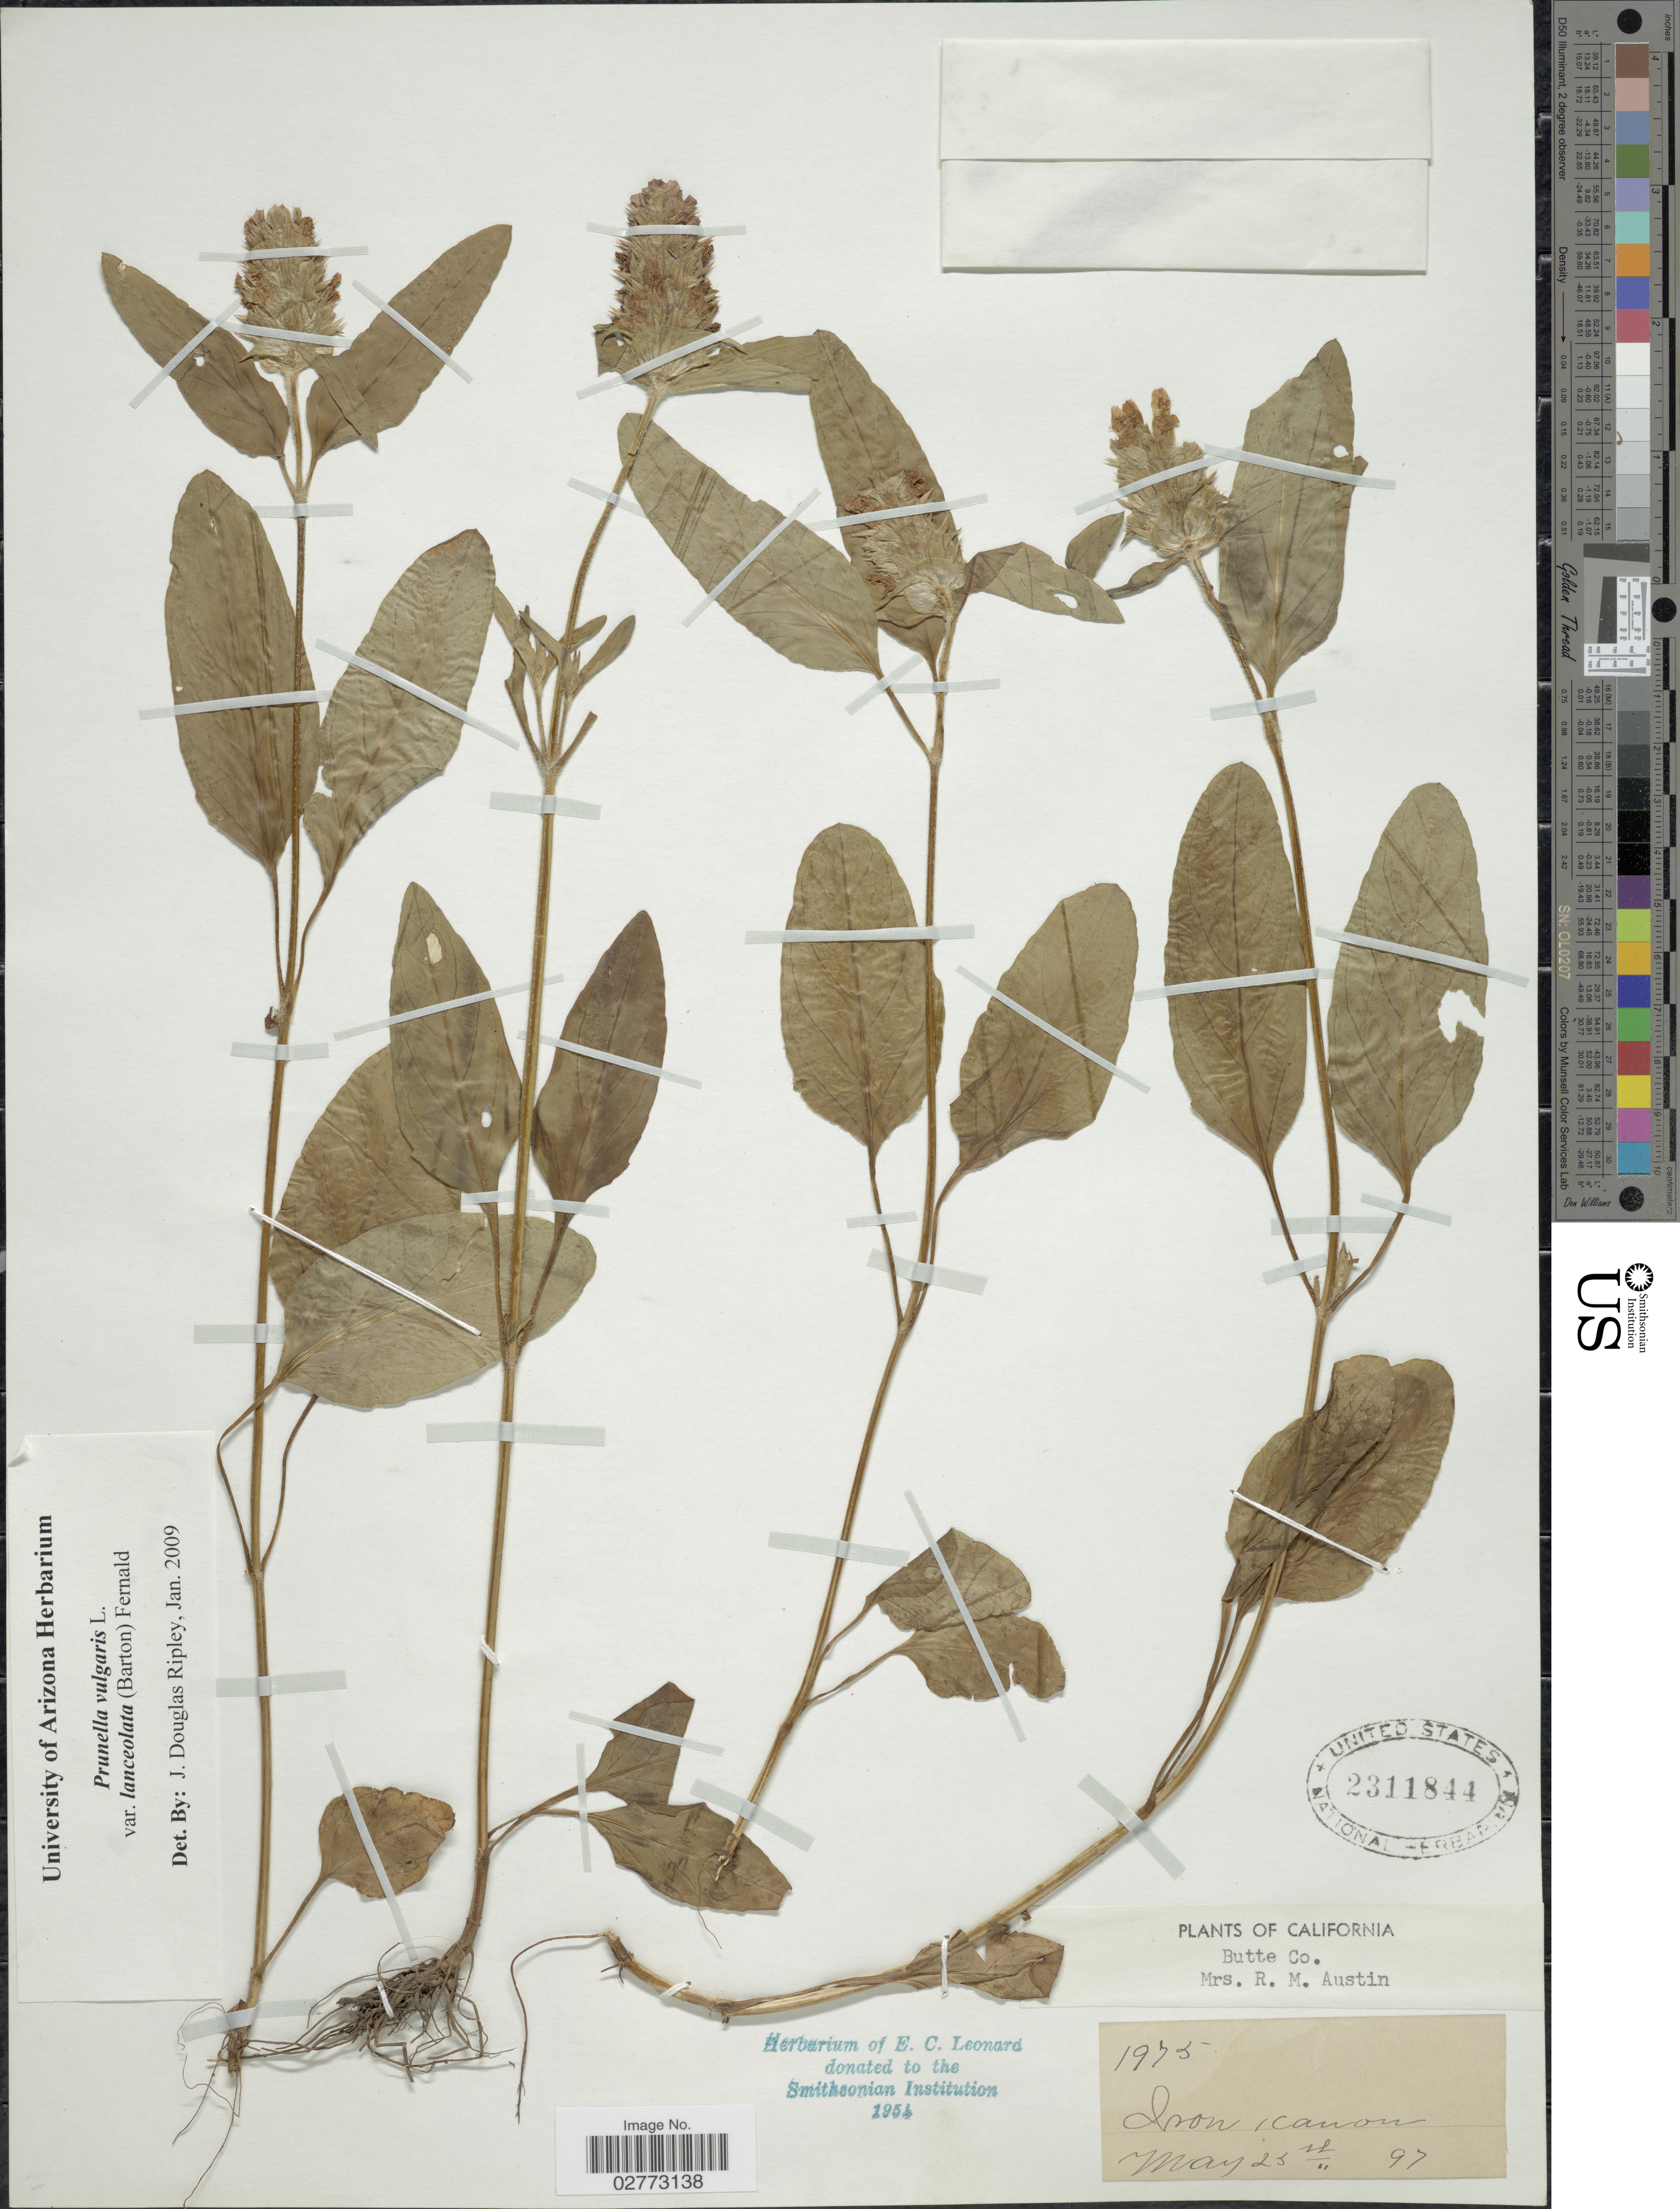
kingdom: Plantae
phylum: Tracheophyta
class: Magnoliopsida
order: Lamiales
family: Lamiaceae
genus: Prunella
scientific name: Prunella vulgaris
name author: L.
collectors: R. Austin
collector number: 1975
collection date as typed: Transcribed d/m/y: 23/5/97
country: United States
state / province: California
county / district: Butte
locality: Butte Co., Iron, canon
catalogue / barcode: US 2311844